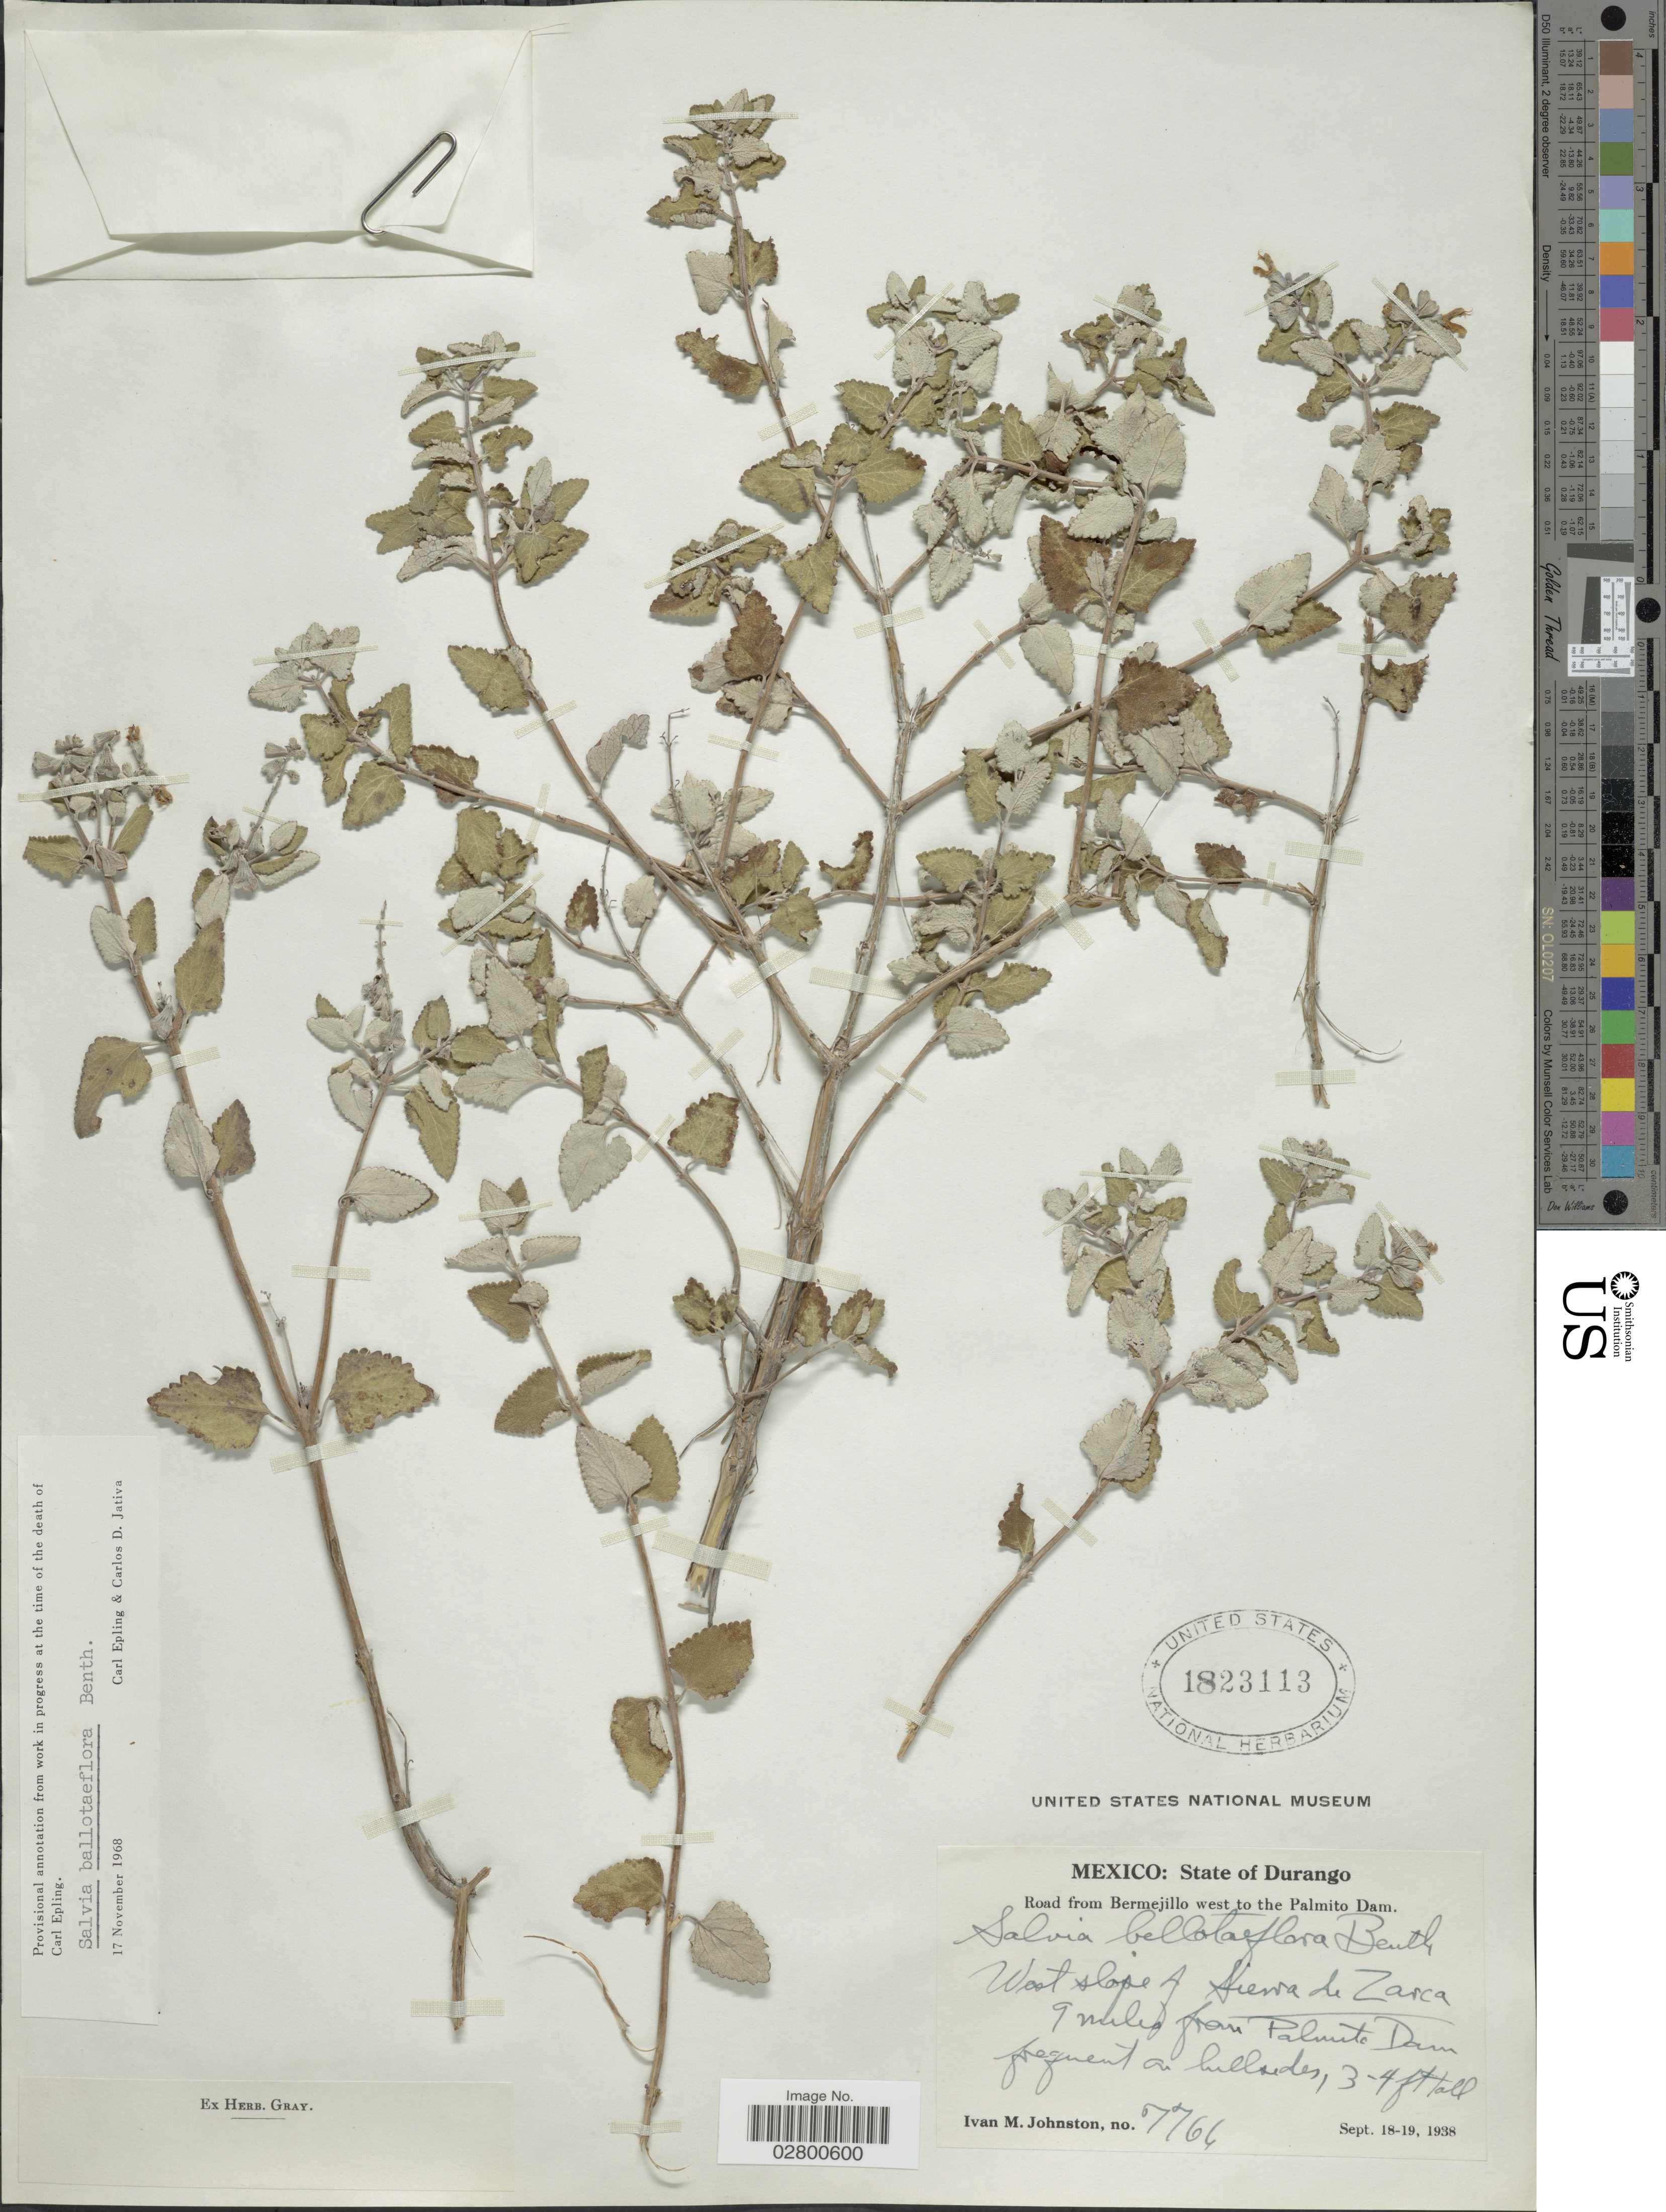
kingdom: Plantae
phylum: Tracheophyta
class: Magnoliopsida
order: Lamiales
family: Lamiaceae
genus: Salvia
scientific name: Salvia ballotiflora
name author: Benth.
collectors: I.M. Johnston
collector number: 7764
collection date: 1938-09-18/1938-09-19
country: Mexico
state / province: Durango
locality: Road from Bermejillo west to the Palmito Dam. West slope of Sierra de Zarca 9 miles from Palmito Dam.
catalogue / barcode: US 1823113